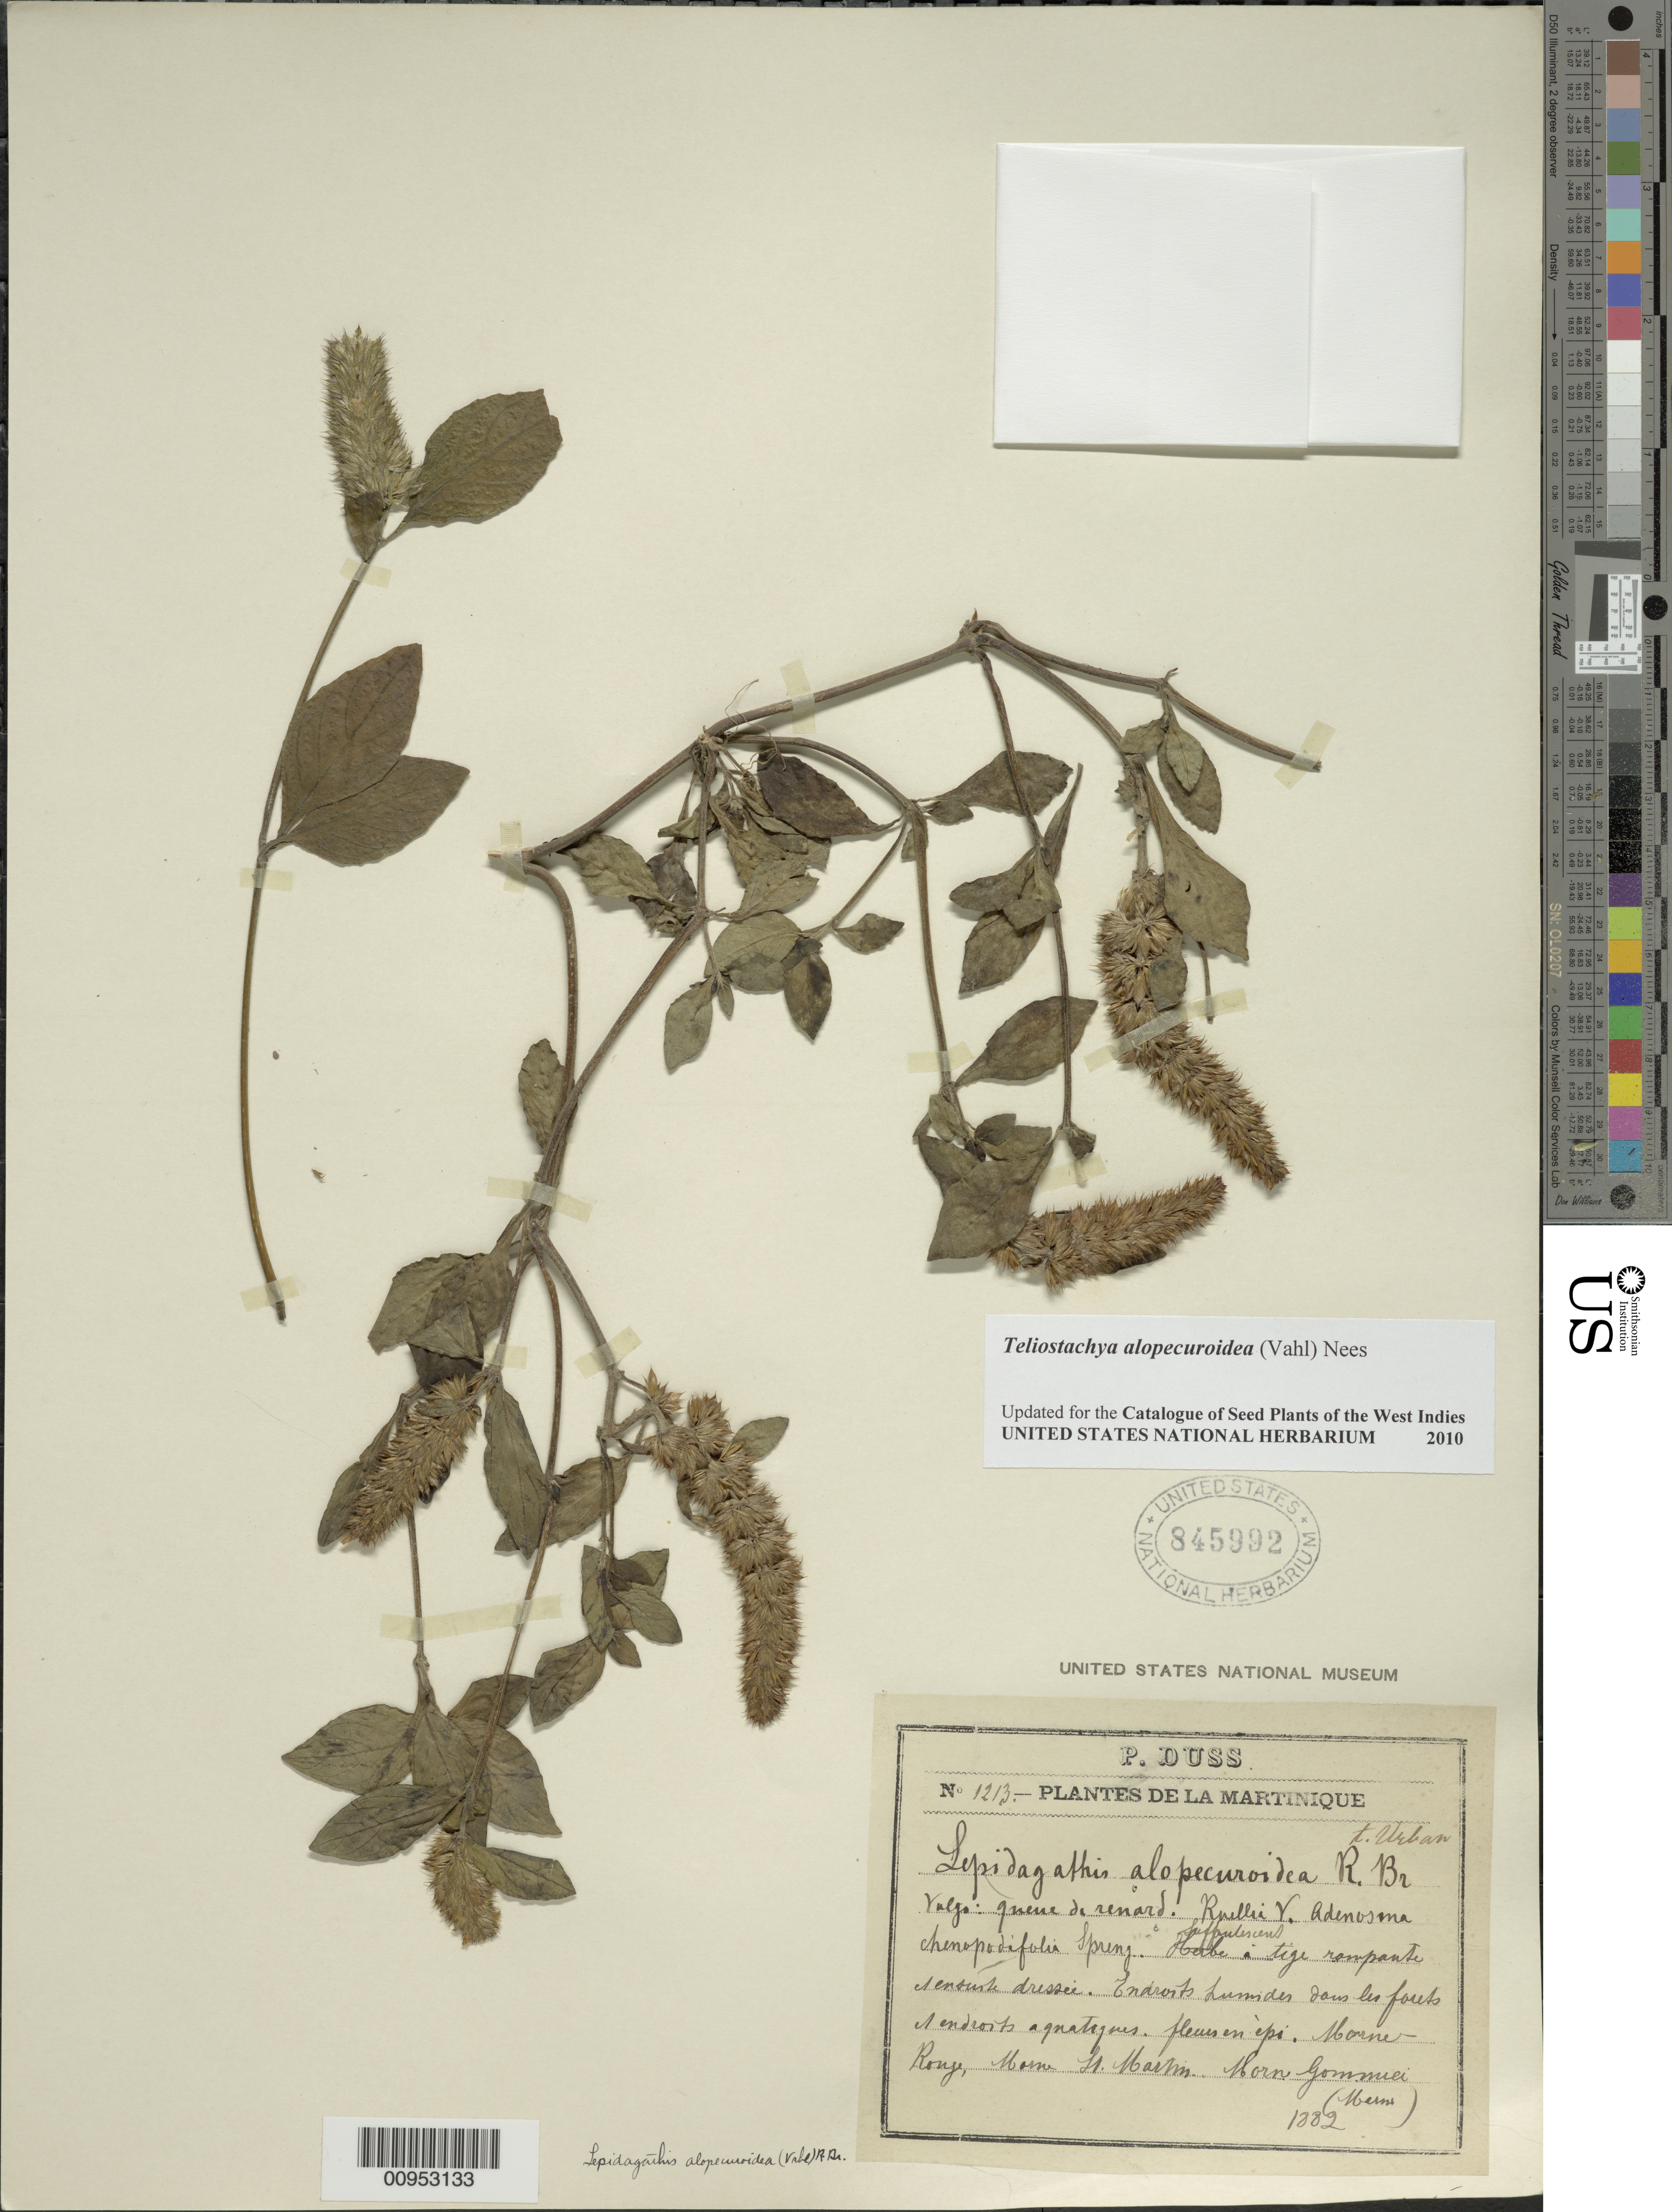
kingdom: Plantae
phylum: Tracheophyta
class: Magnoliopsida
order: Lamiales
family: Acanthaceae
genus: Teliostachya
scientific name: Teliostachya alopecuroidea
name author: (Vahl) Nees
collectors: Père Duss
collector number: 1213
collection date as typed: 1882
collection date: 1882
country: Martinique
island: Martinique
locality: Morne Rouge, Morne St. Martin, Morne Gommiei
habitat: Endroits humides dans les forets endroits agnatiques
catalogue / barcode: US 845992